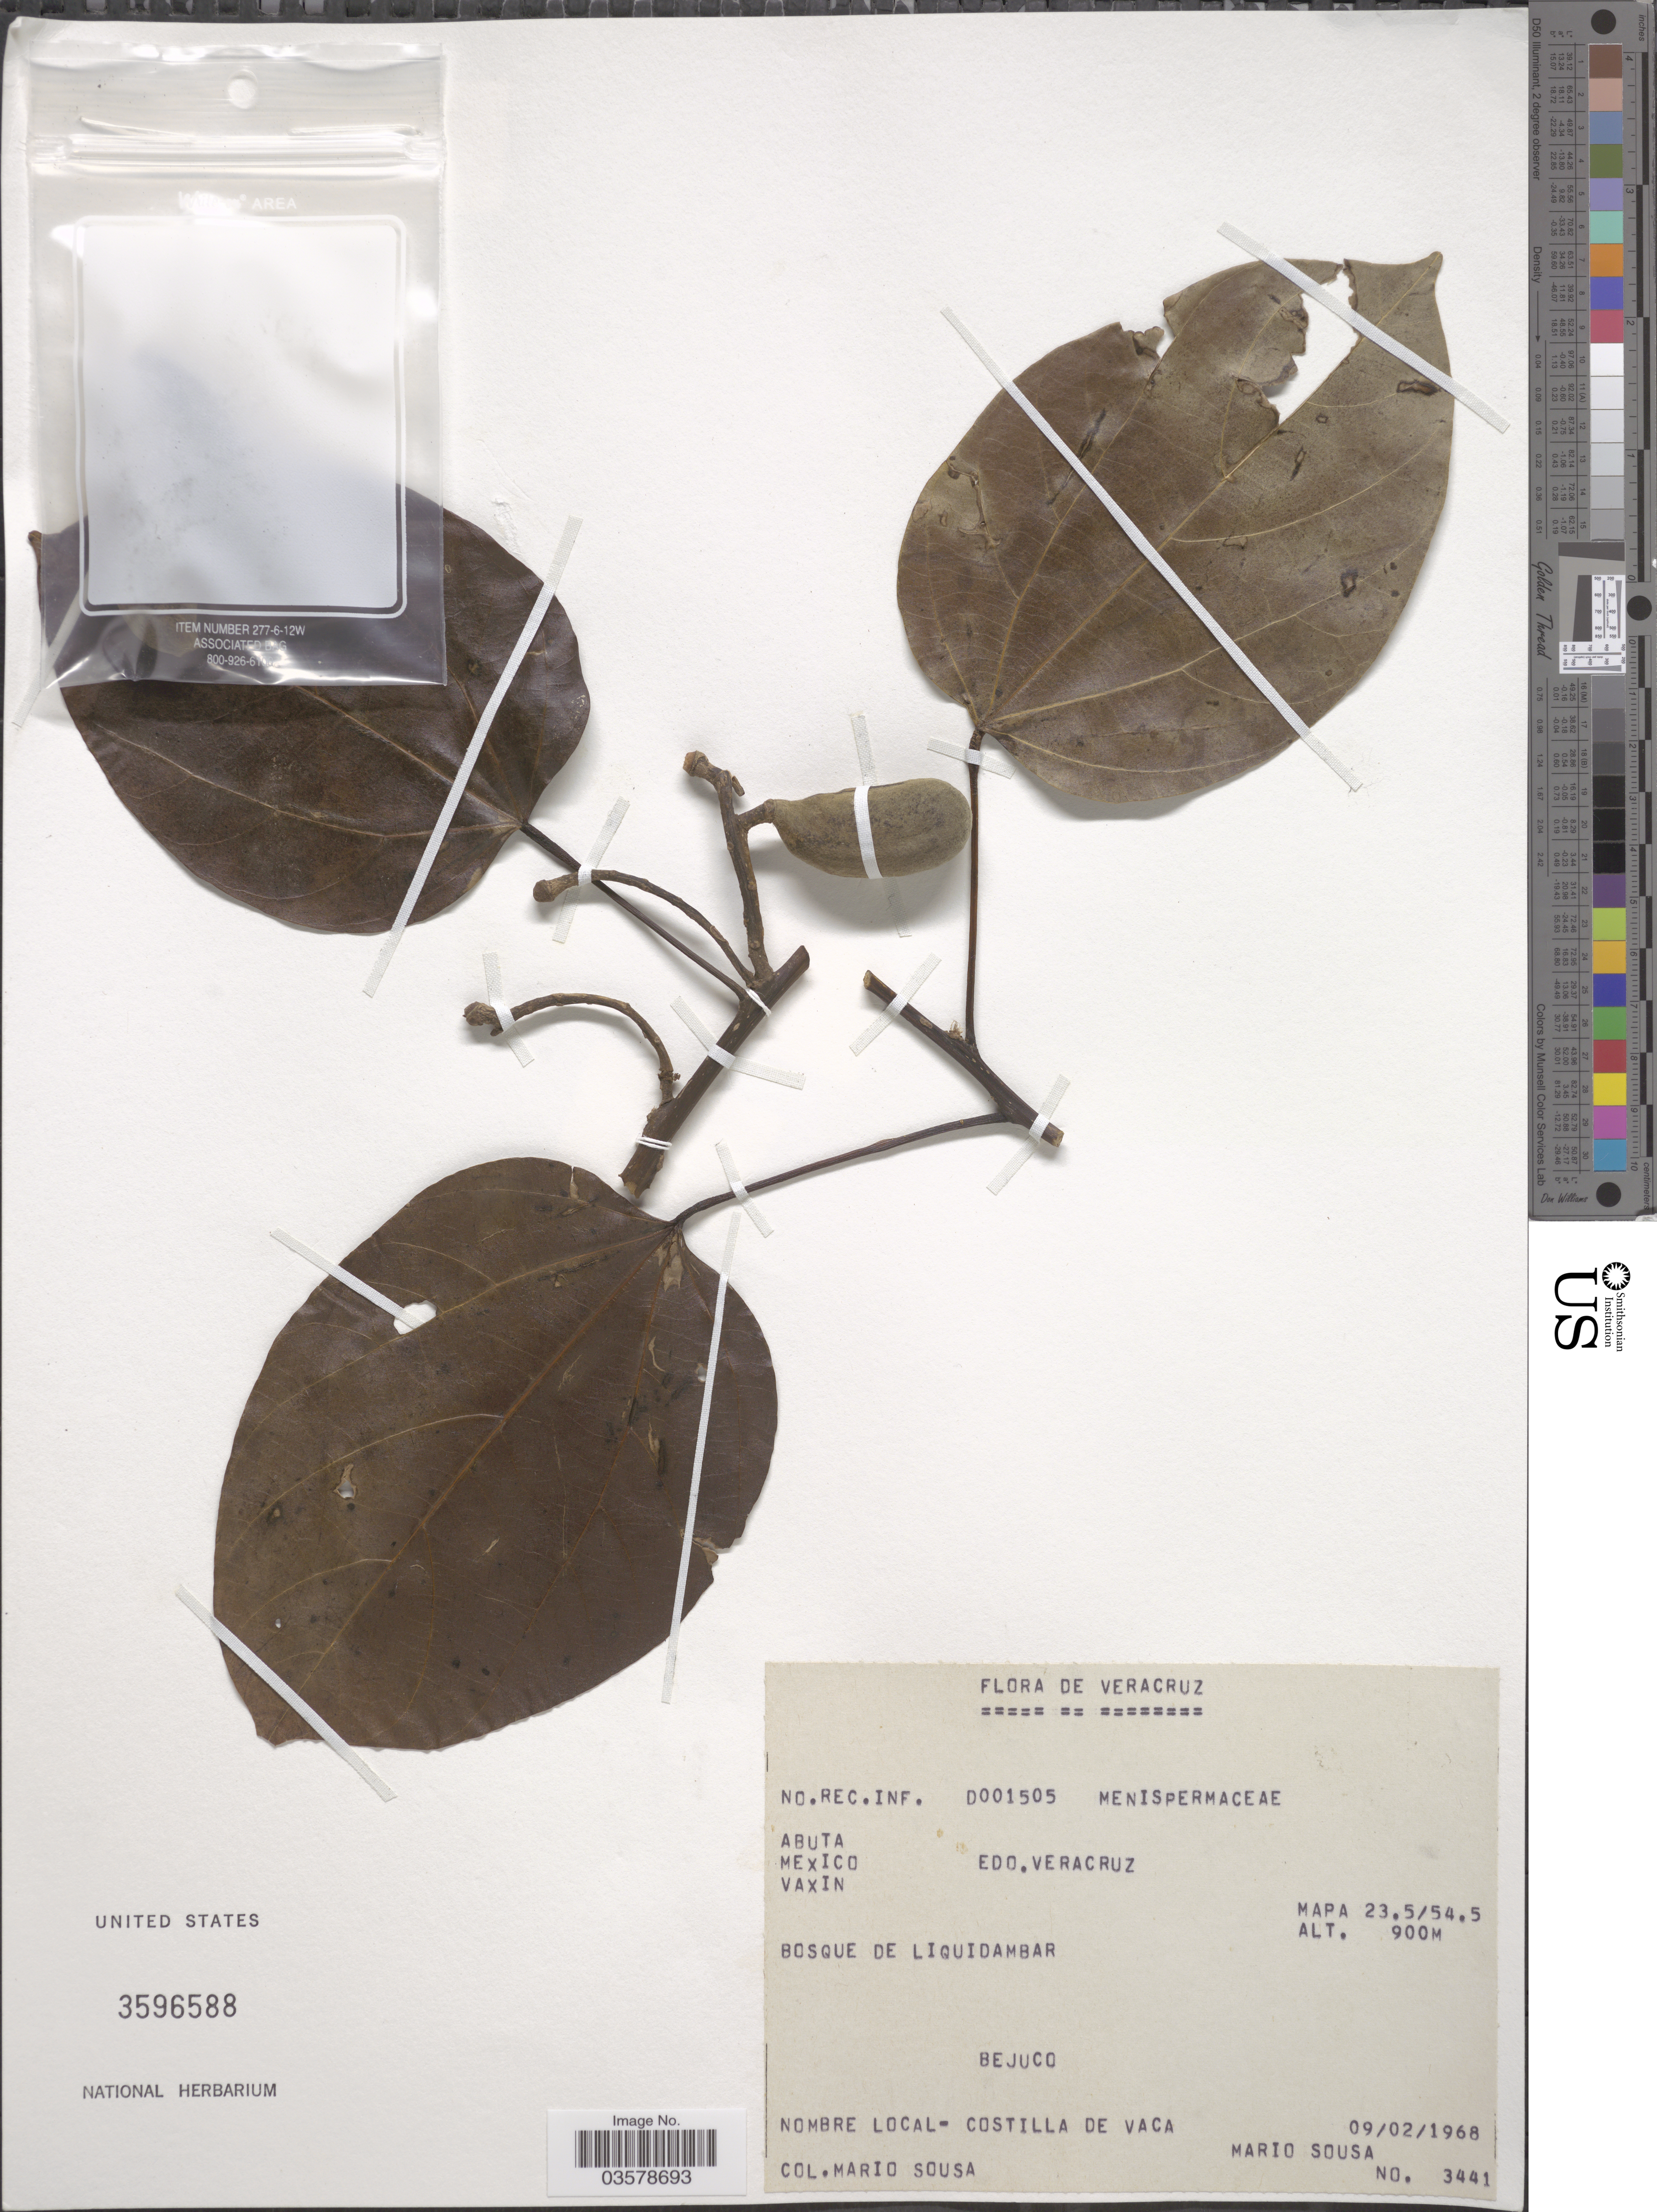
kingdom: Plantae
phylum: Tracheophyta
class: Magnoliopsida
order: Ranunculales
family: Menispermaceae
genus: Abuta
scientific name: Abuta sp.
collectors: M. Sousa S.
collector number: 3441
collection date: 1968-02-09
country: Mexico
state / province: Veracruz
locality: Edo. Veracruz. Bosque de Liquidambar. Bejuco. Mapa 23.5/54.5.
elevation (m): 900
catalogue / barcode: US 3596588